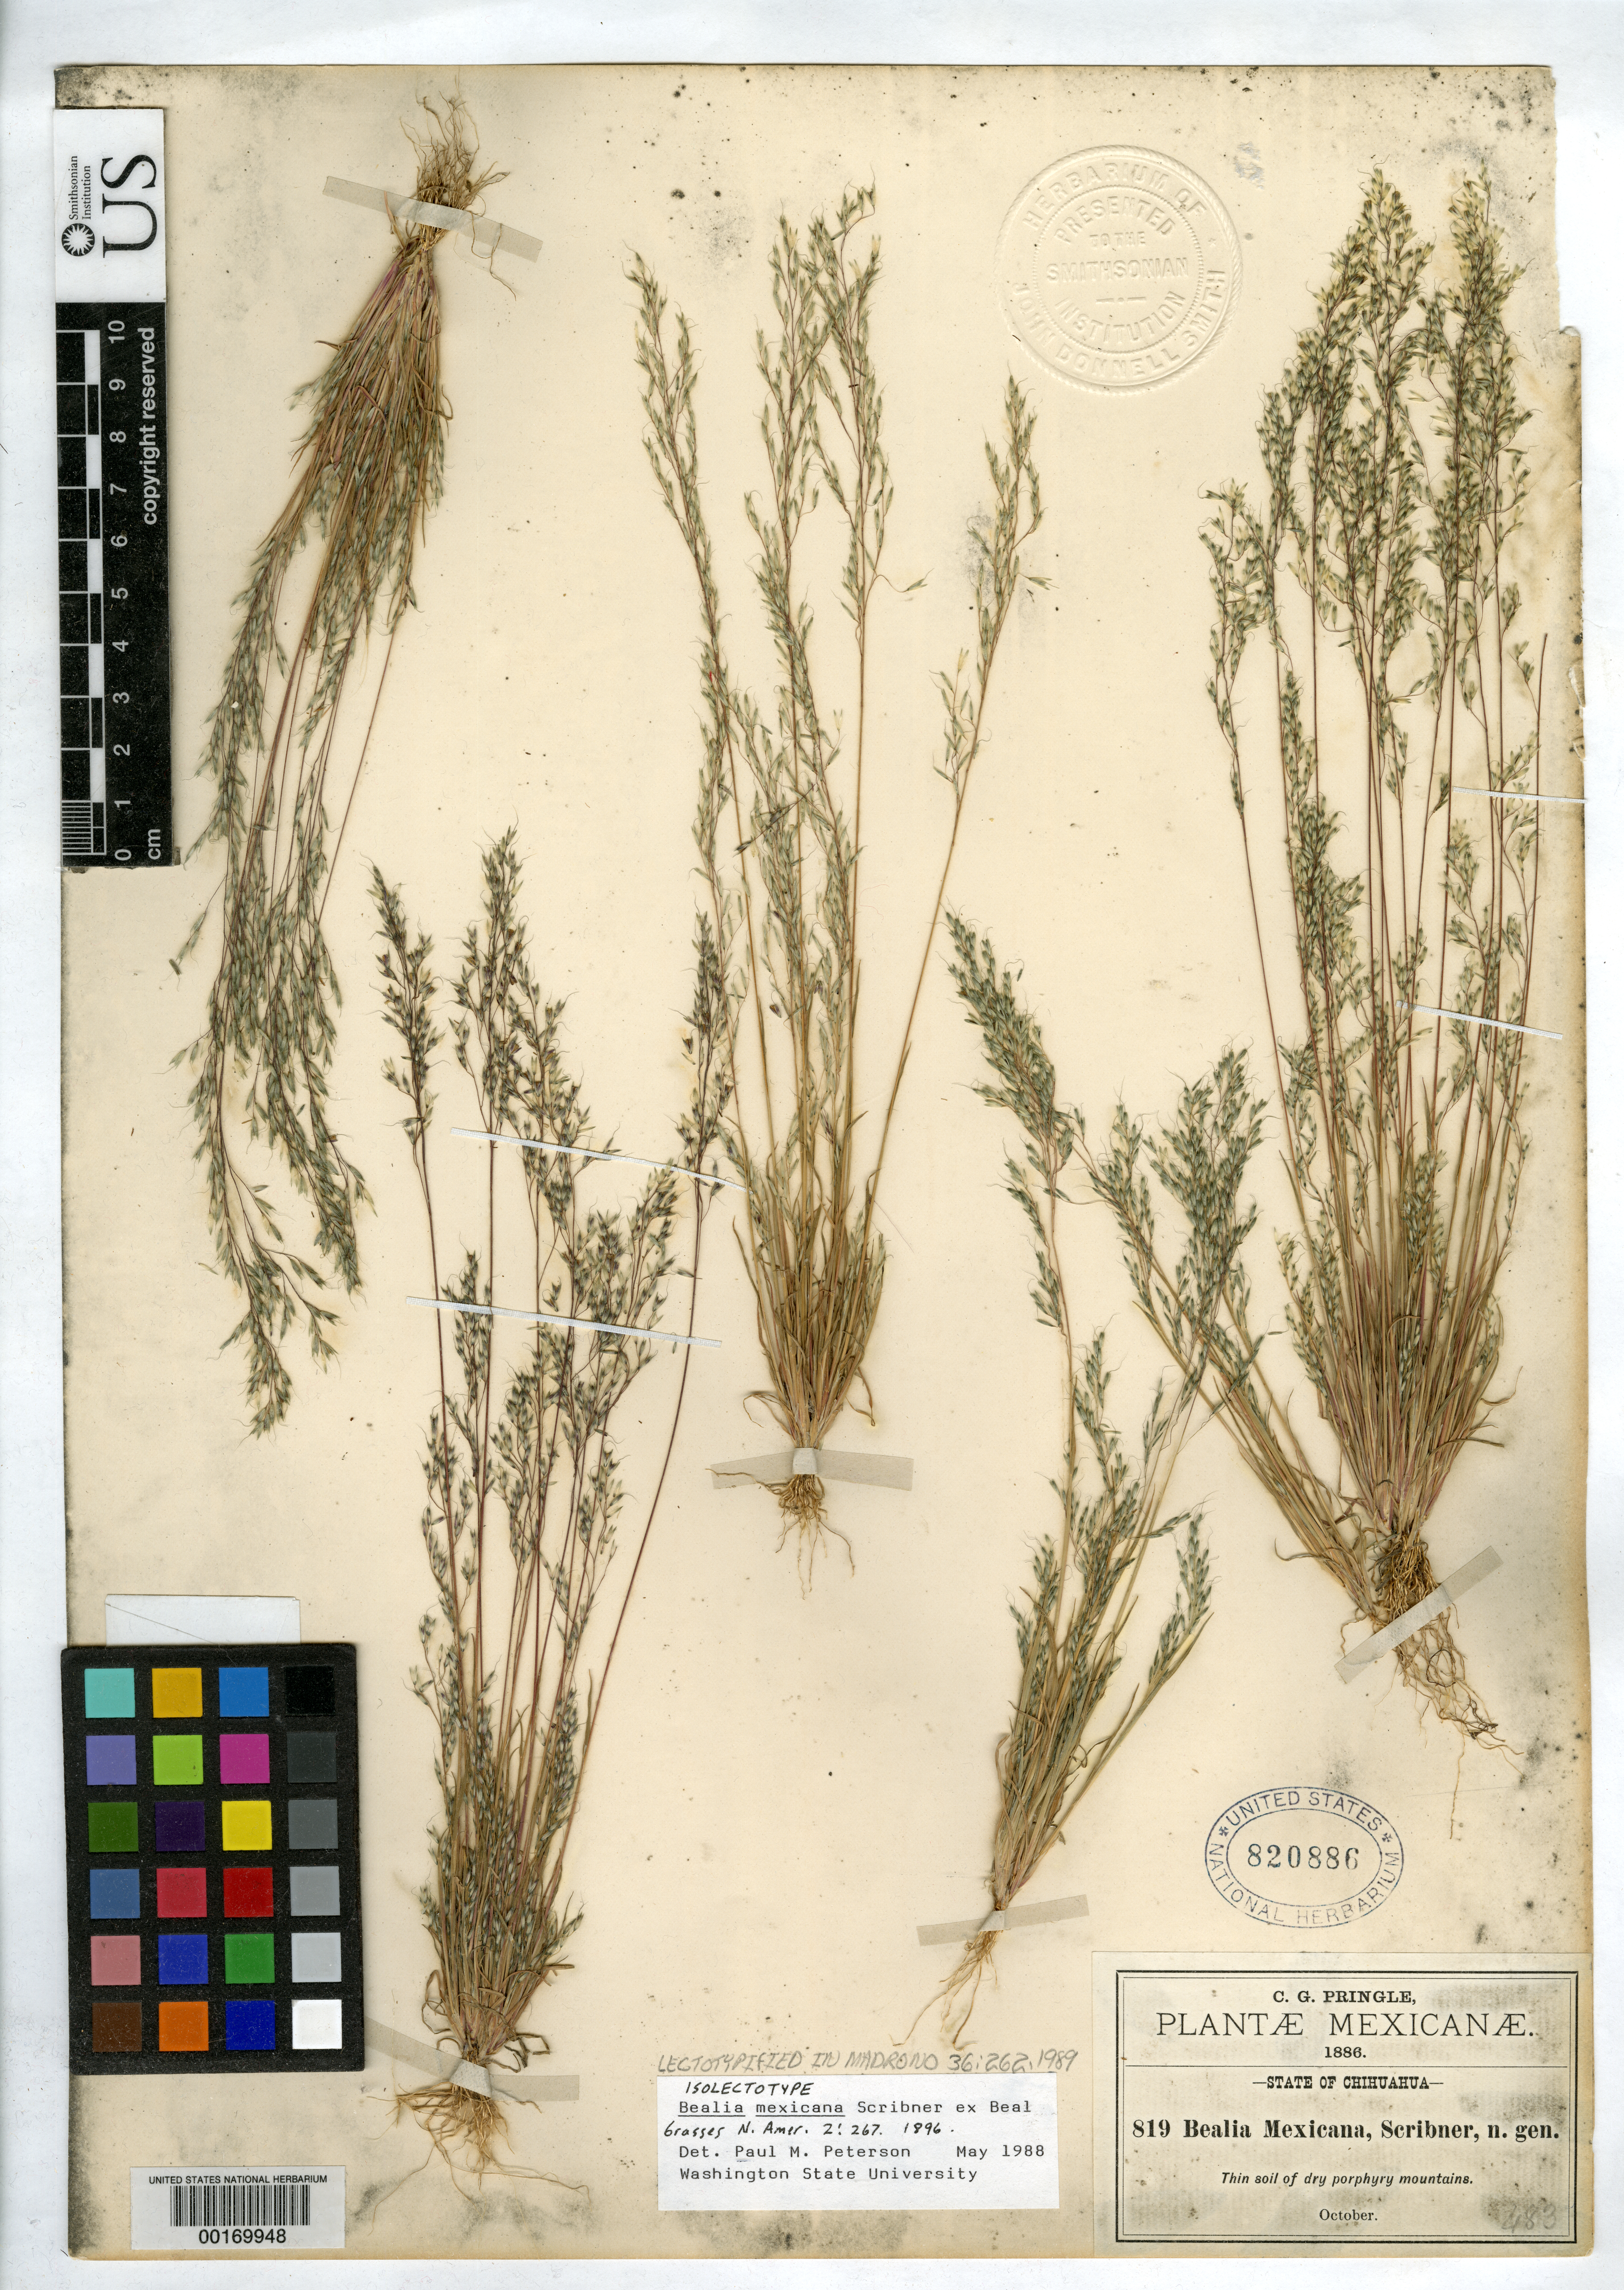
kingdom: Plantae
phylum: Tracheophyta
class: Liliopsida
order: Poales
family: Poaceae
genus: Bealia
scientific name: Bealia mexicana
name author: Scribn. in Hack.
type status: Isolectotype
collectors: C. G. Pringle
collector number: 819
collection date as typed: Oct 1886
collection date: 1886-10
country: Mexico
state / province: Chihuahua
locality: Thin soil of dry Porphry Mountains.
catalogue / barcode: US 820886